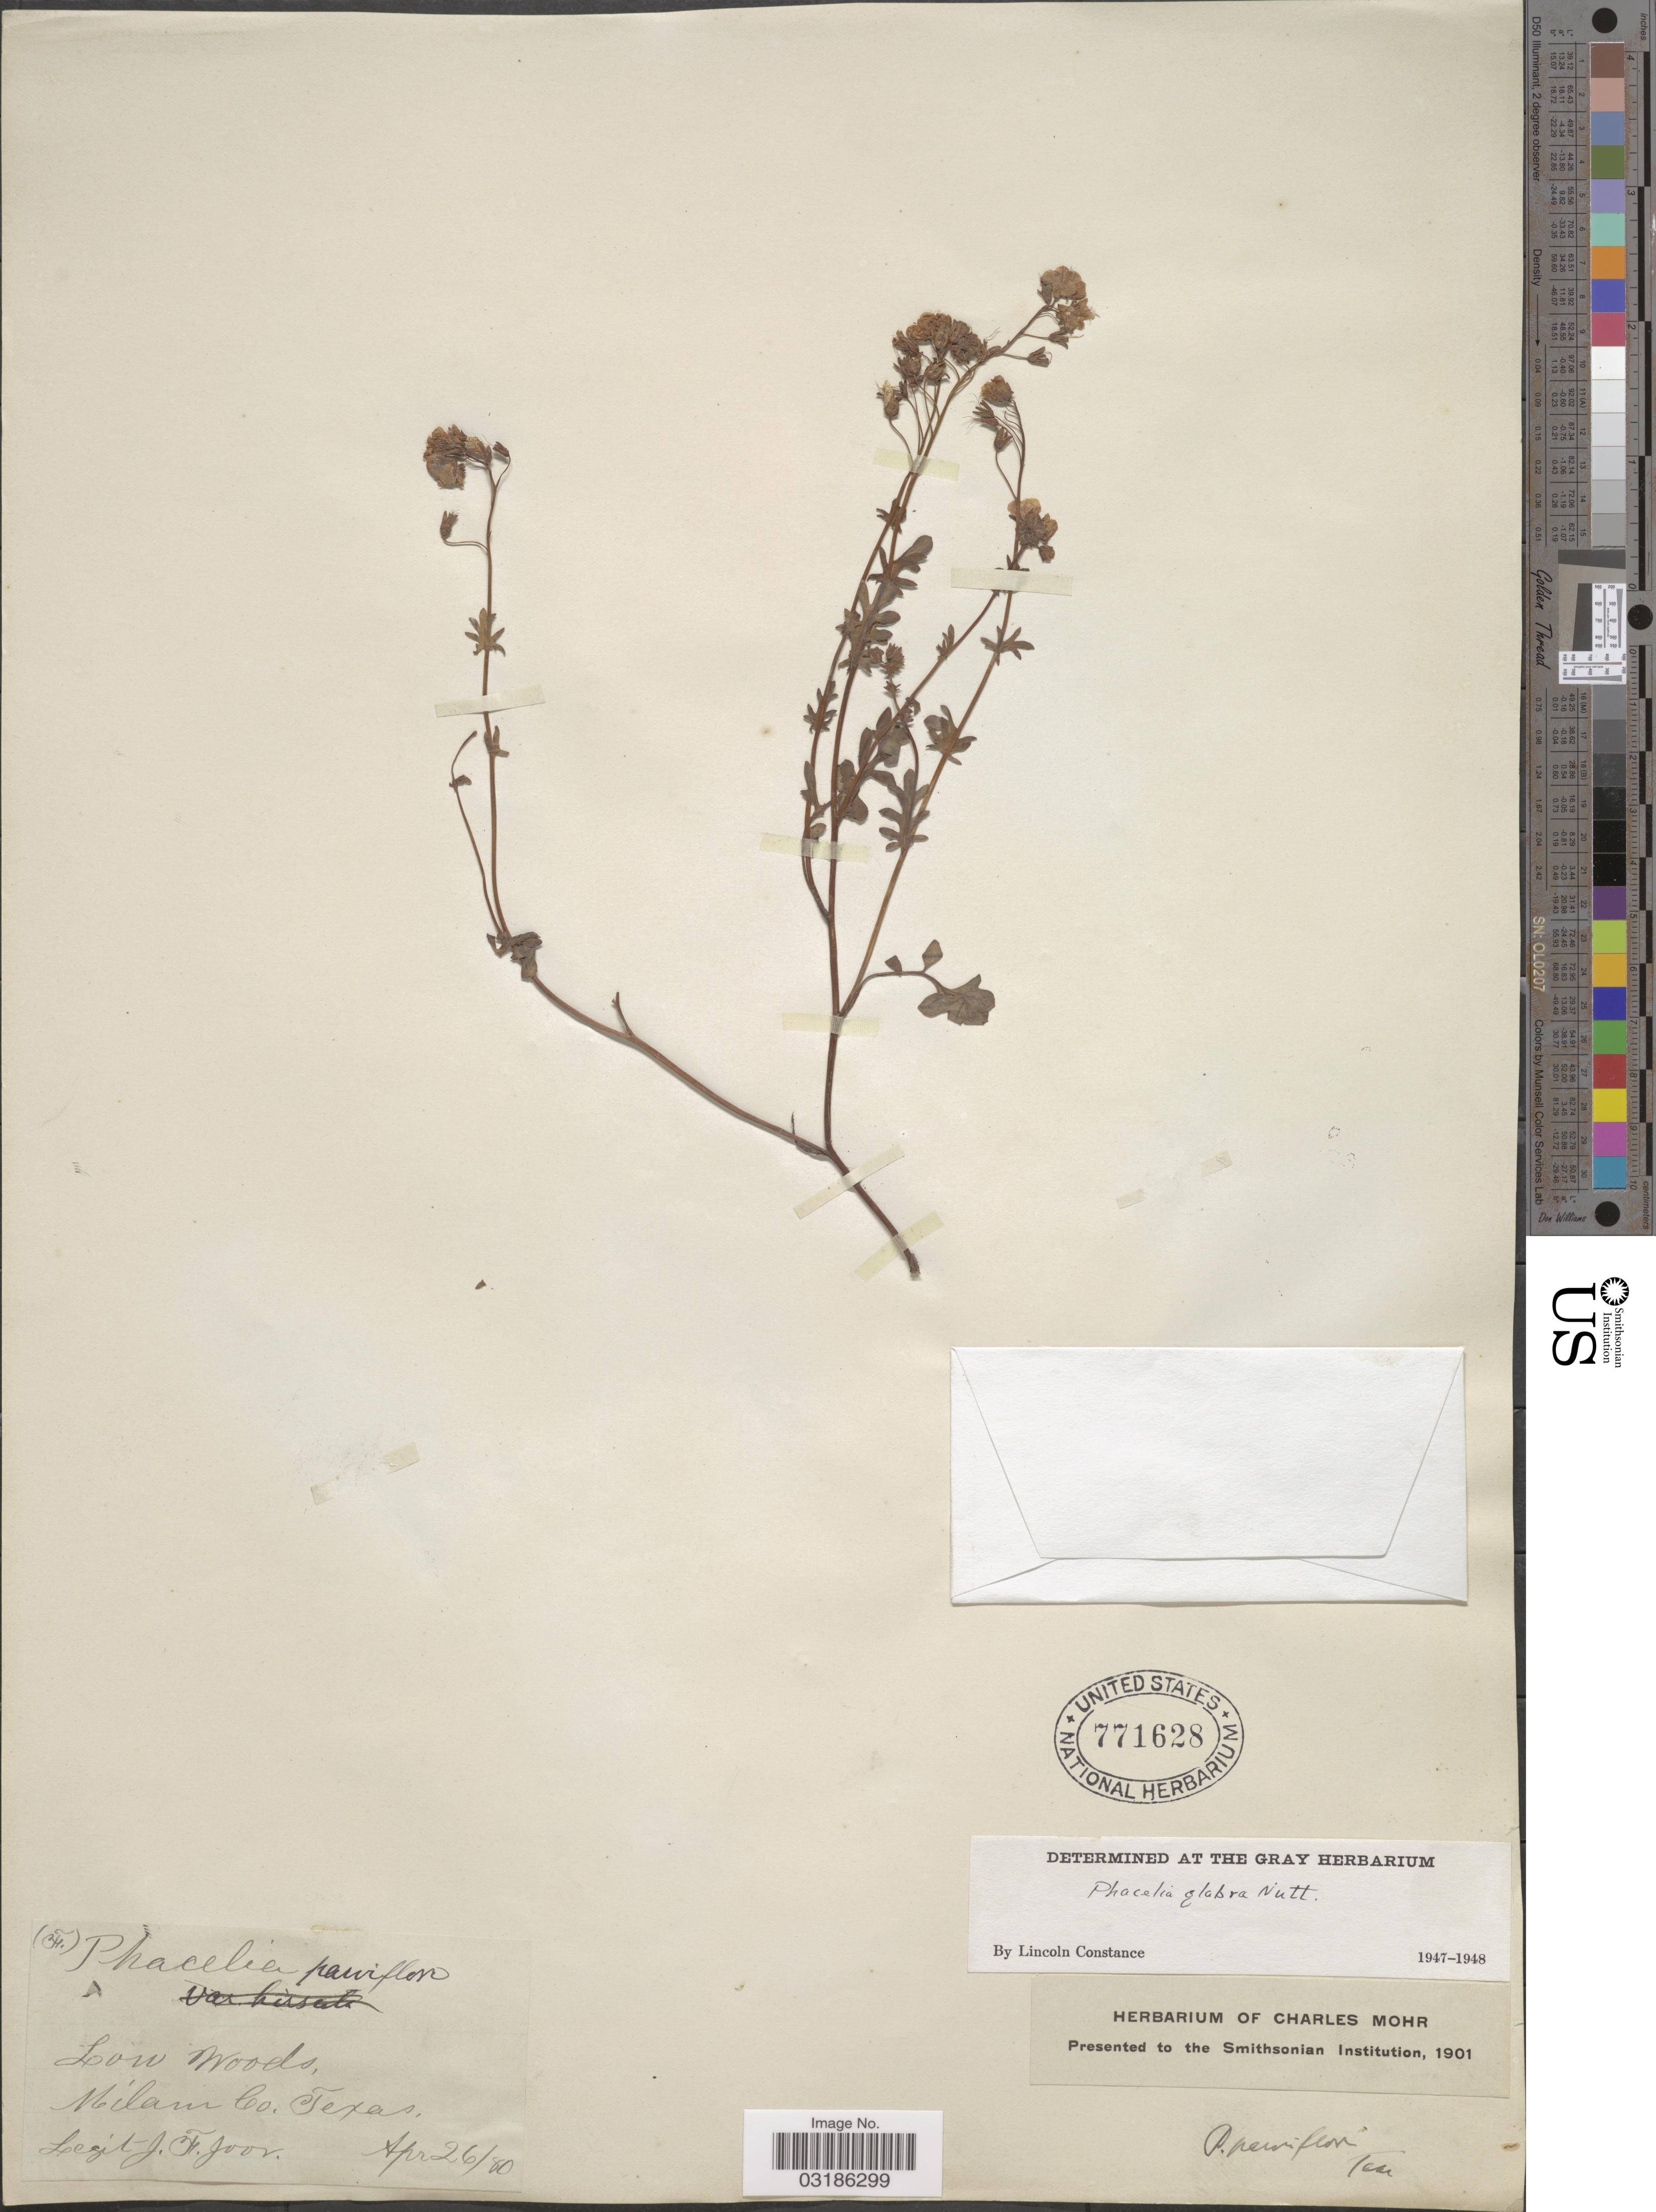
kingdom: Plantae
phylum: Tracheophyta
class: Magnoliopsida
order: Boraginales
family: Hydrophyllaceae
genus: Phacelia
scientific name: Phacelia glabra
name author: Nutt.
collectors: J. F. Joor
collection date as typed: Transcribed d/m/y: 26/4/80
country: United States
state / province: Texas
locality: Low Woods, Milam Co.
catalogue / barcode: US 771628